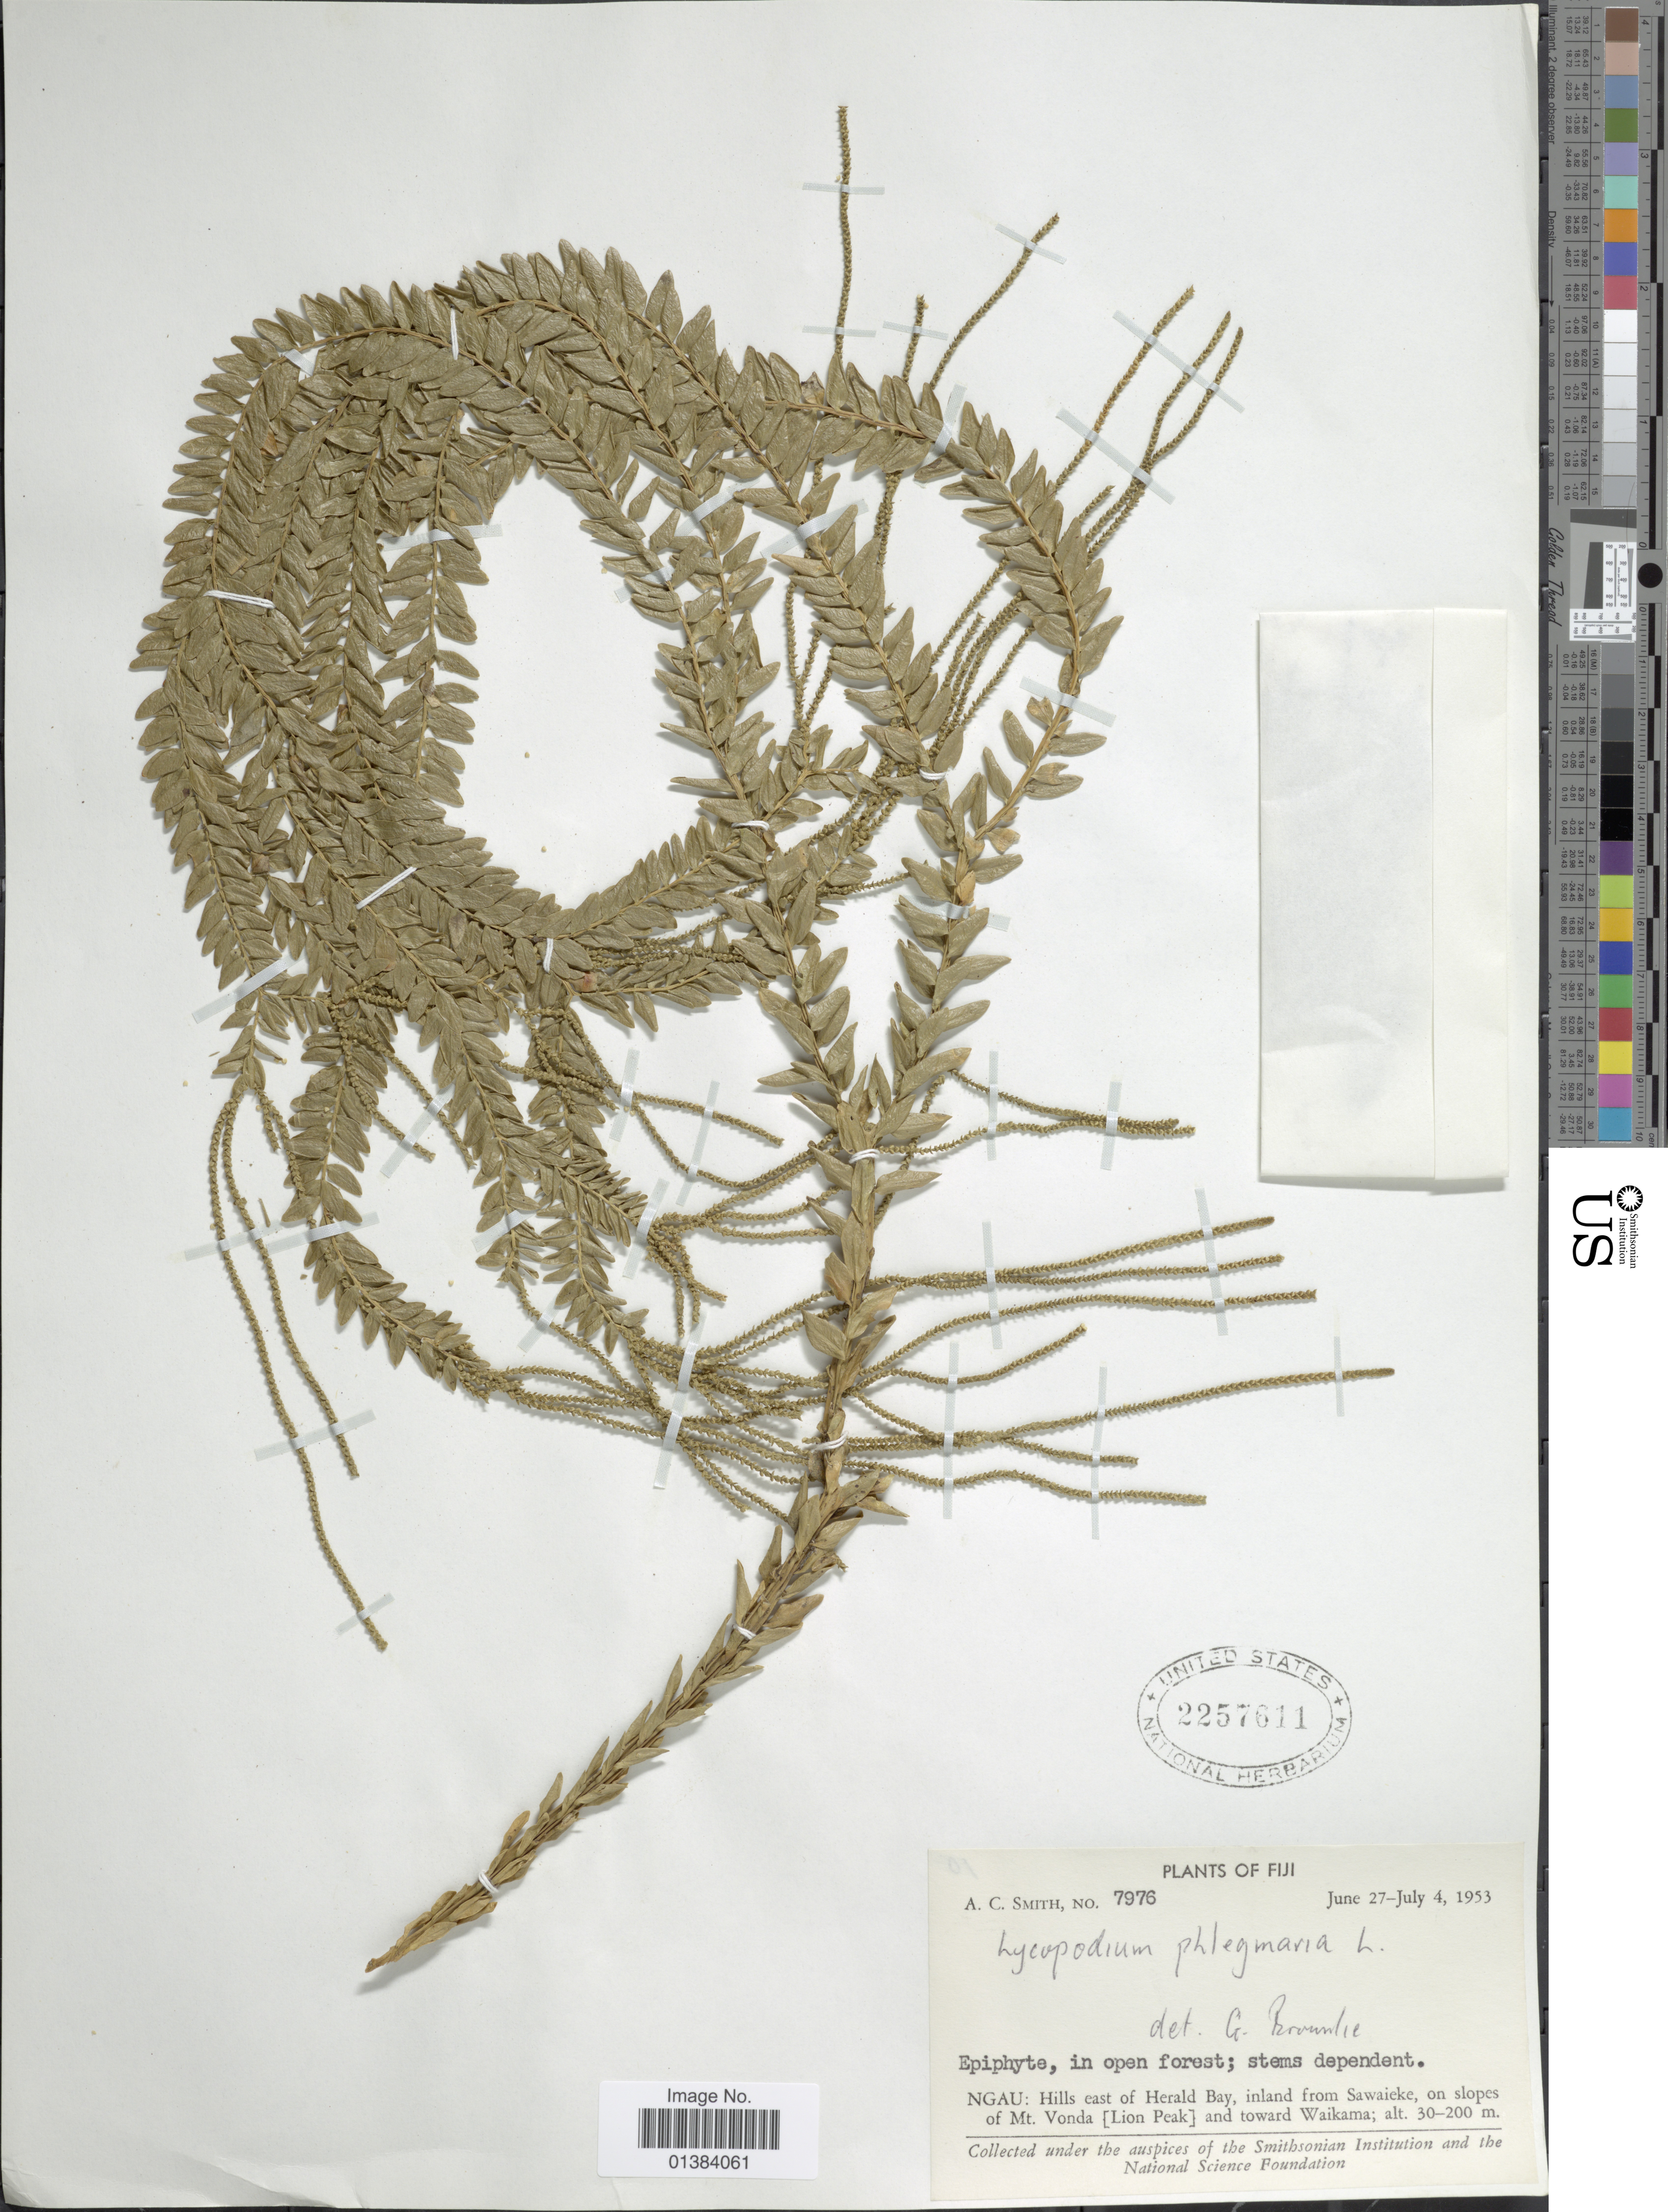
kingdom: Plantae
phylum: Tracheophyta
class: Lycopodiopsida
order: Lycopodiales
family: Lycopodiaceae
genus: Phlegmariurus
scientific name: Phlegmariurus phlegmarioides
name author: (Gaudich.) A. R. Field & Bostock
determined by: Field, A. R.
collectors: A. C. Smith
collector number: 7976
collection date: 1953-06-27/1953-07-04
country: Fiji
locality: Ngau: Hills east of Herald bay, inland from Sawaieke, on slopes of Mt. Vonda [Lion Peak] and toward Waikama.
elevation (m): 30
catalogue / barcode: US 2257611